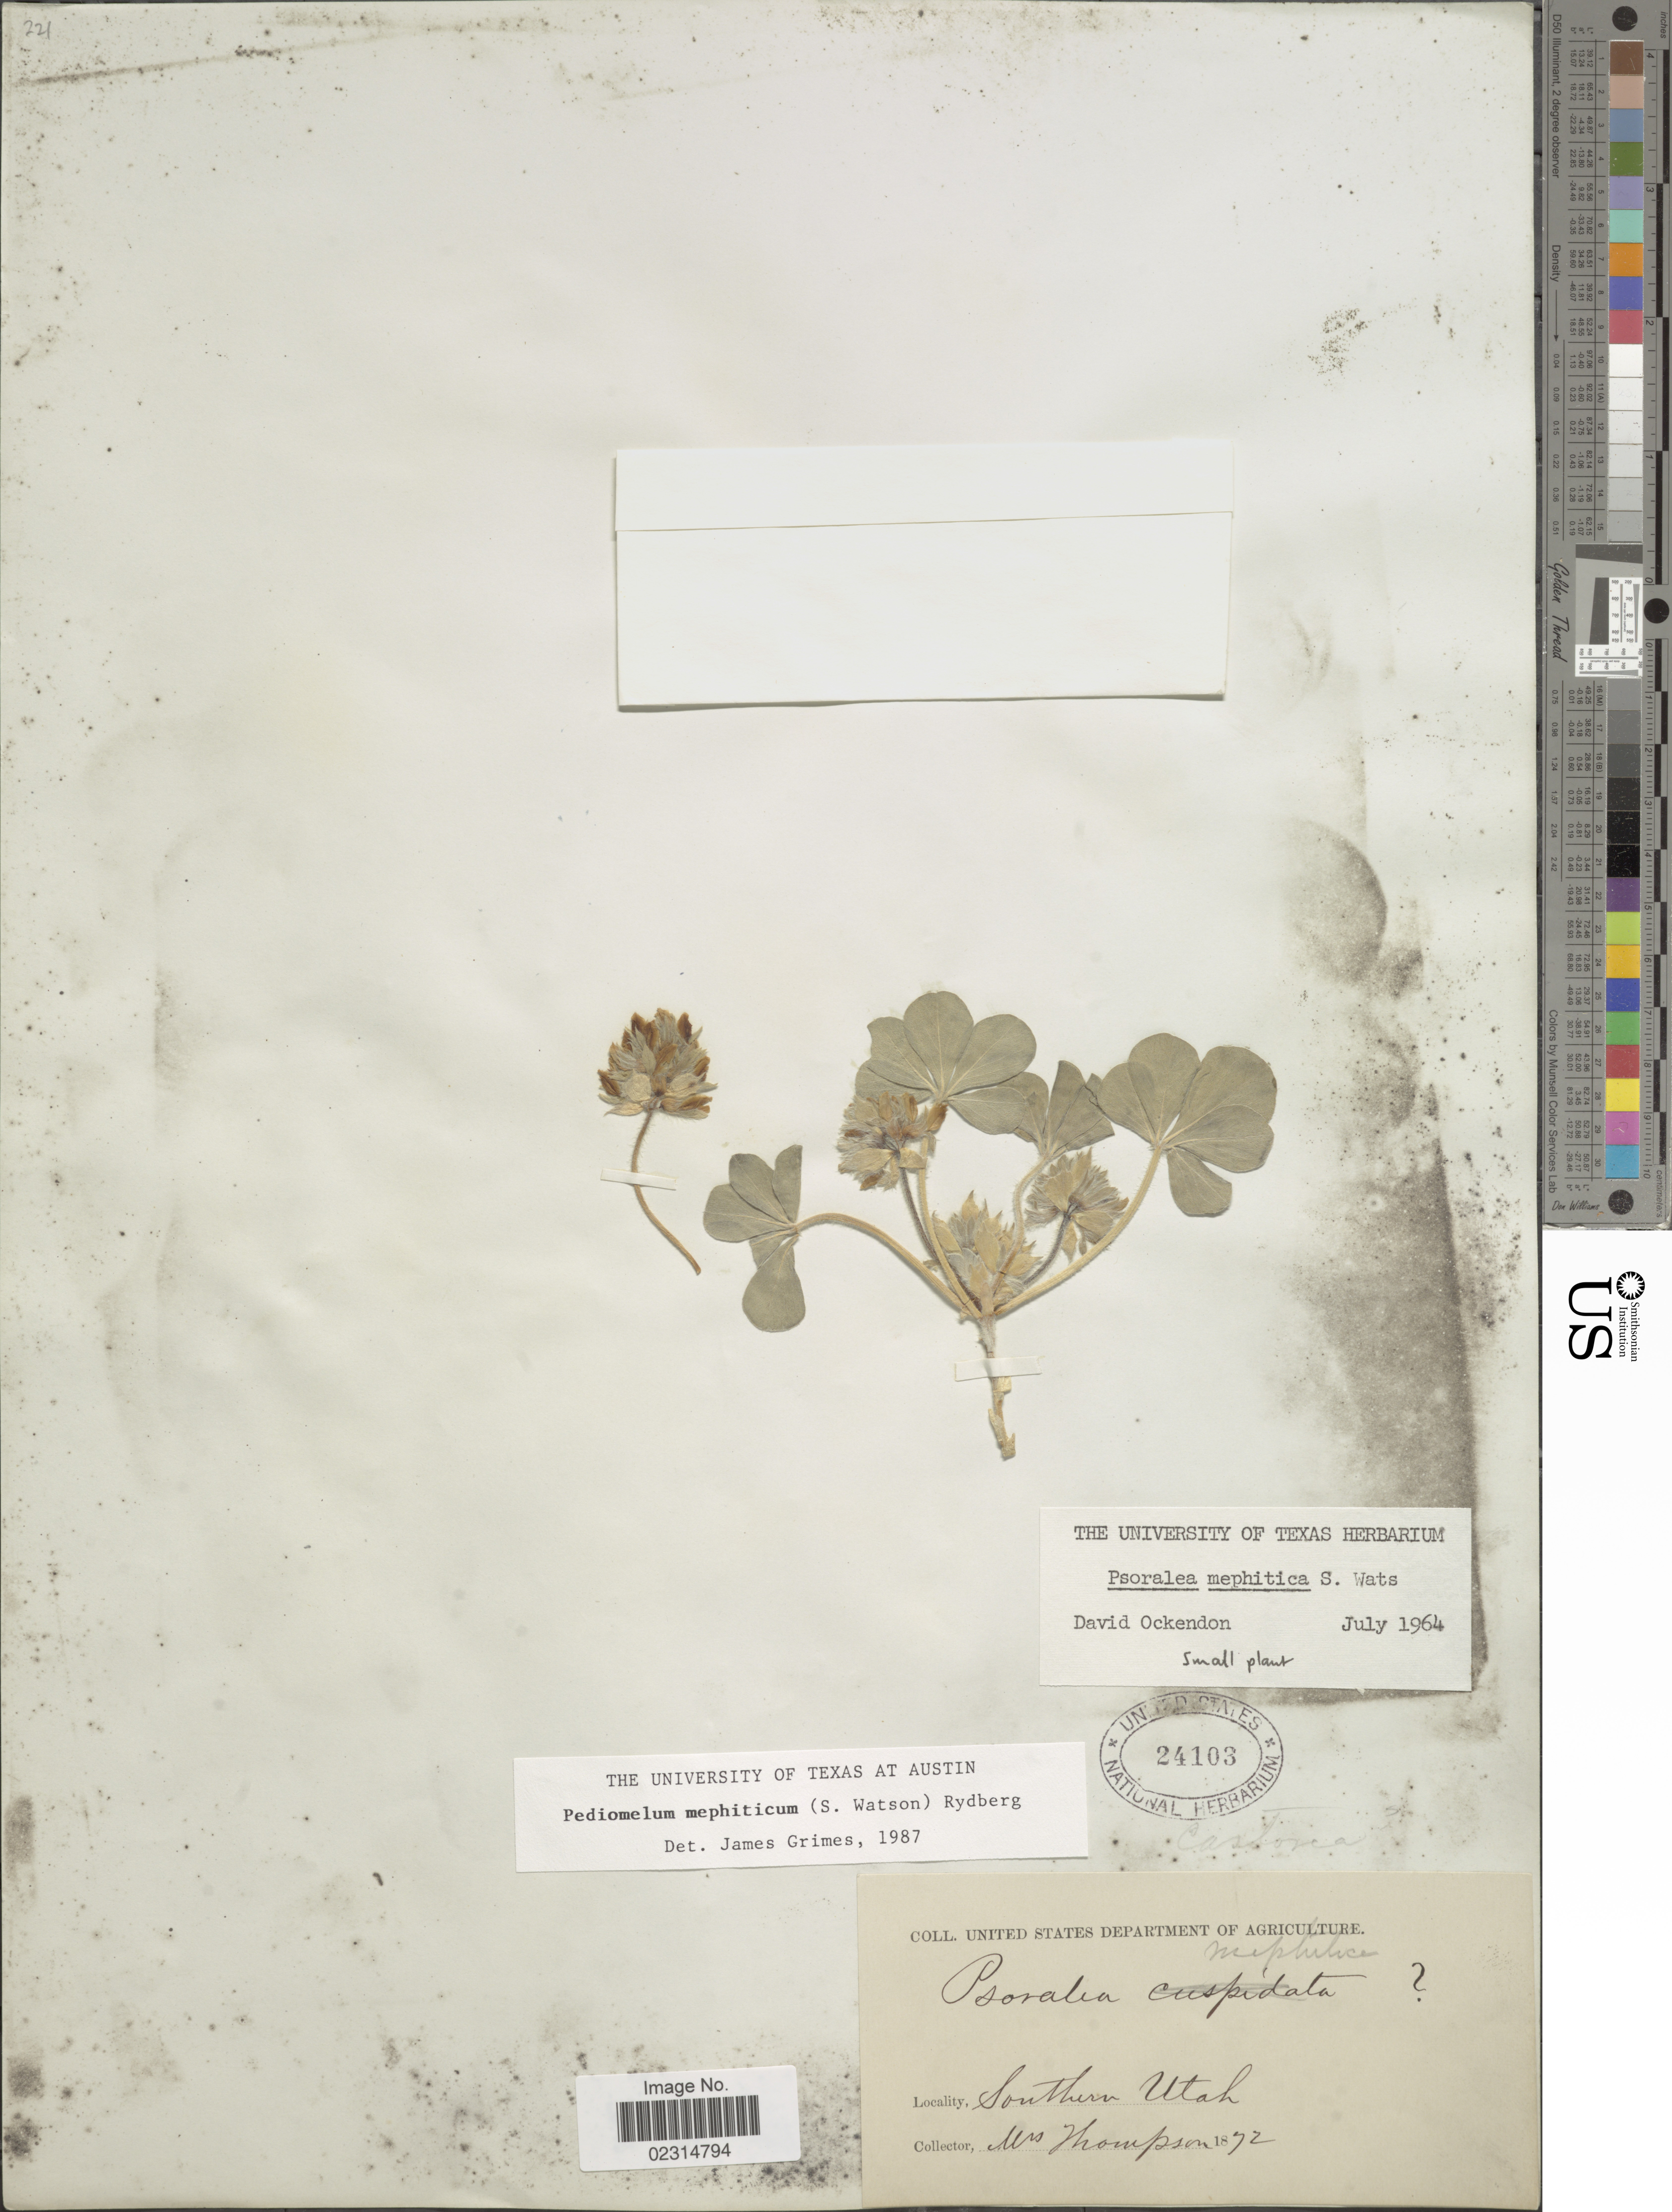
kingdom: Plantae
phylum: Tracheophyta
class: Magnoliopsida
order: Fabales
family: Fabaceae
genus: Pediomelum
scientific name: Pediomelum mephiticum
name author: (S. Watson) Rydb.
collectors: Thompson, --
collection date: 1872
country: United States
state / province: Utah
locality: Southern Utah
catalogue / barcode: US 24103